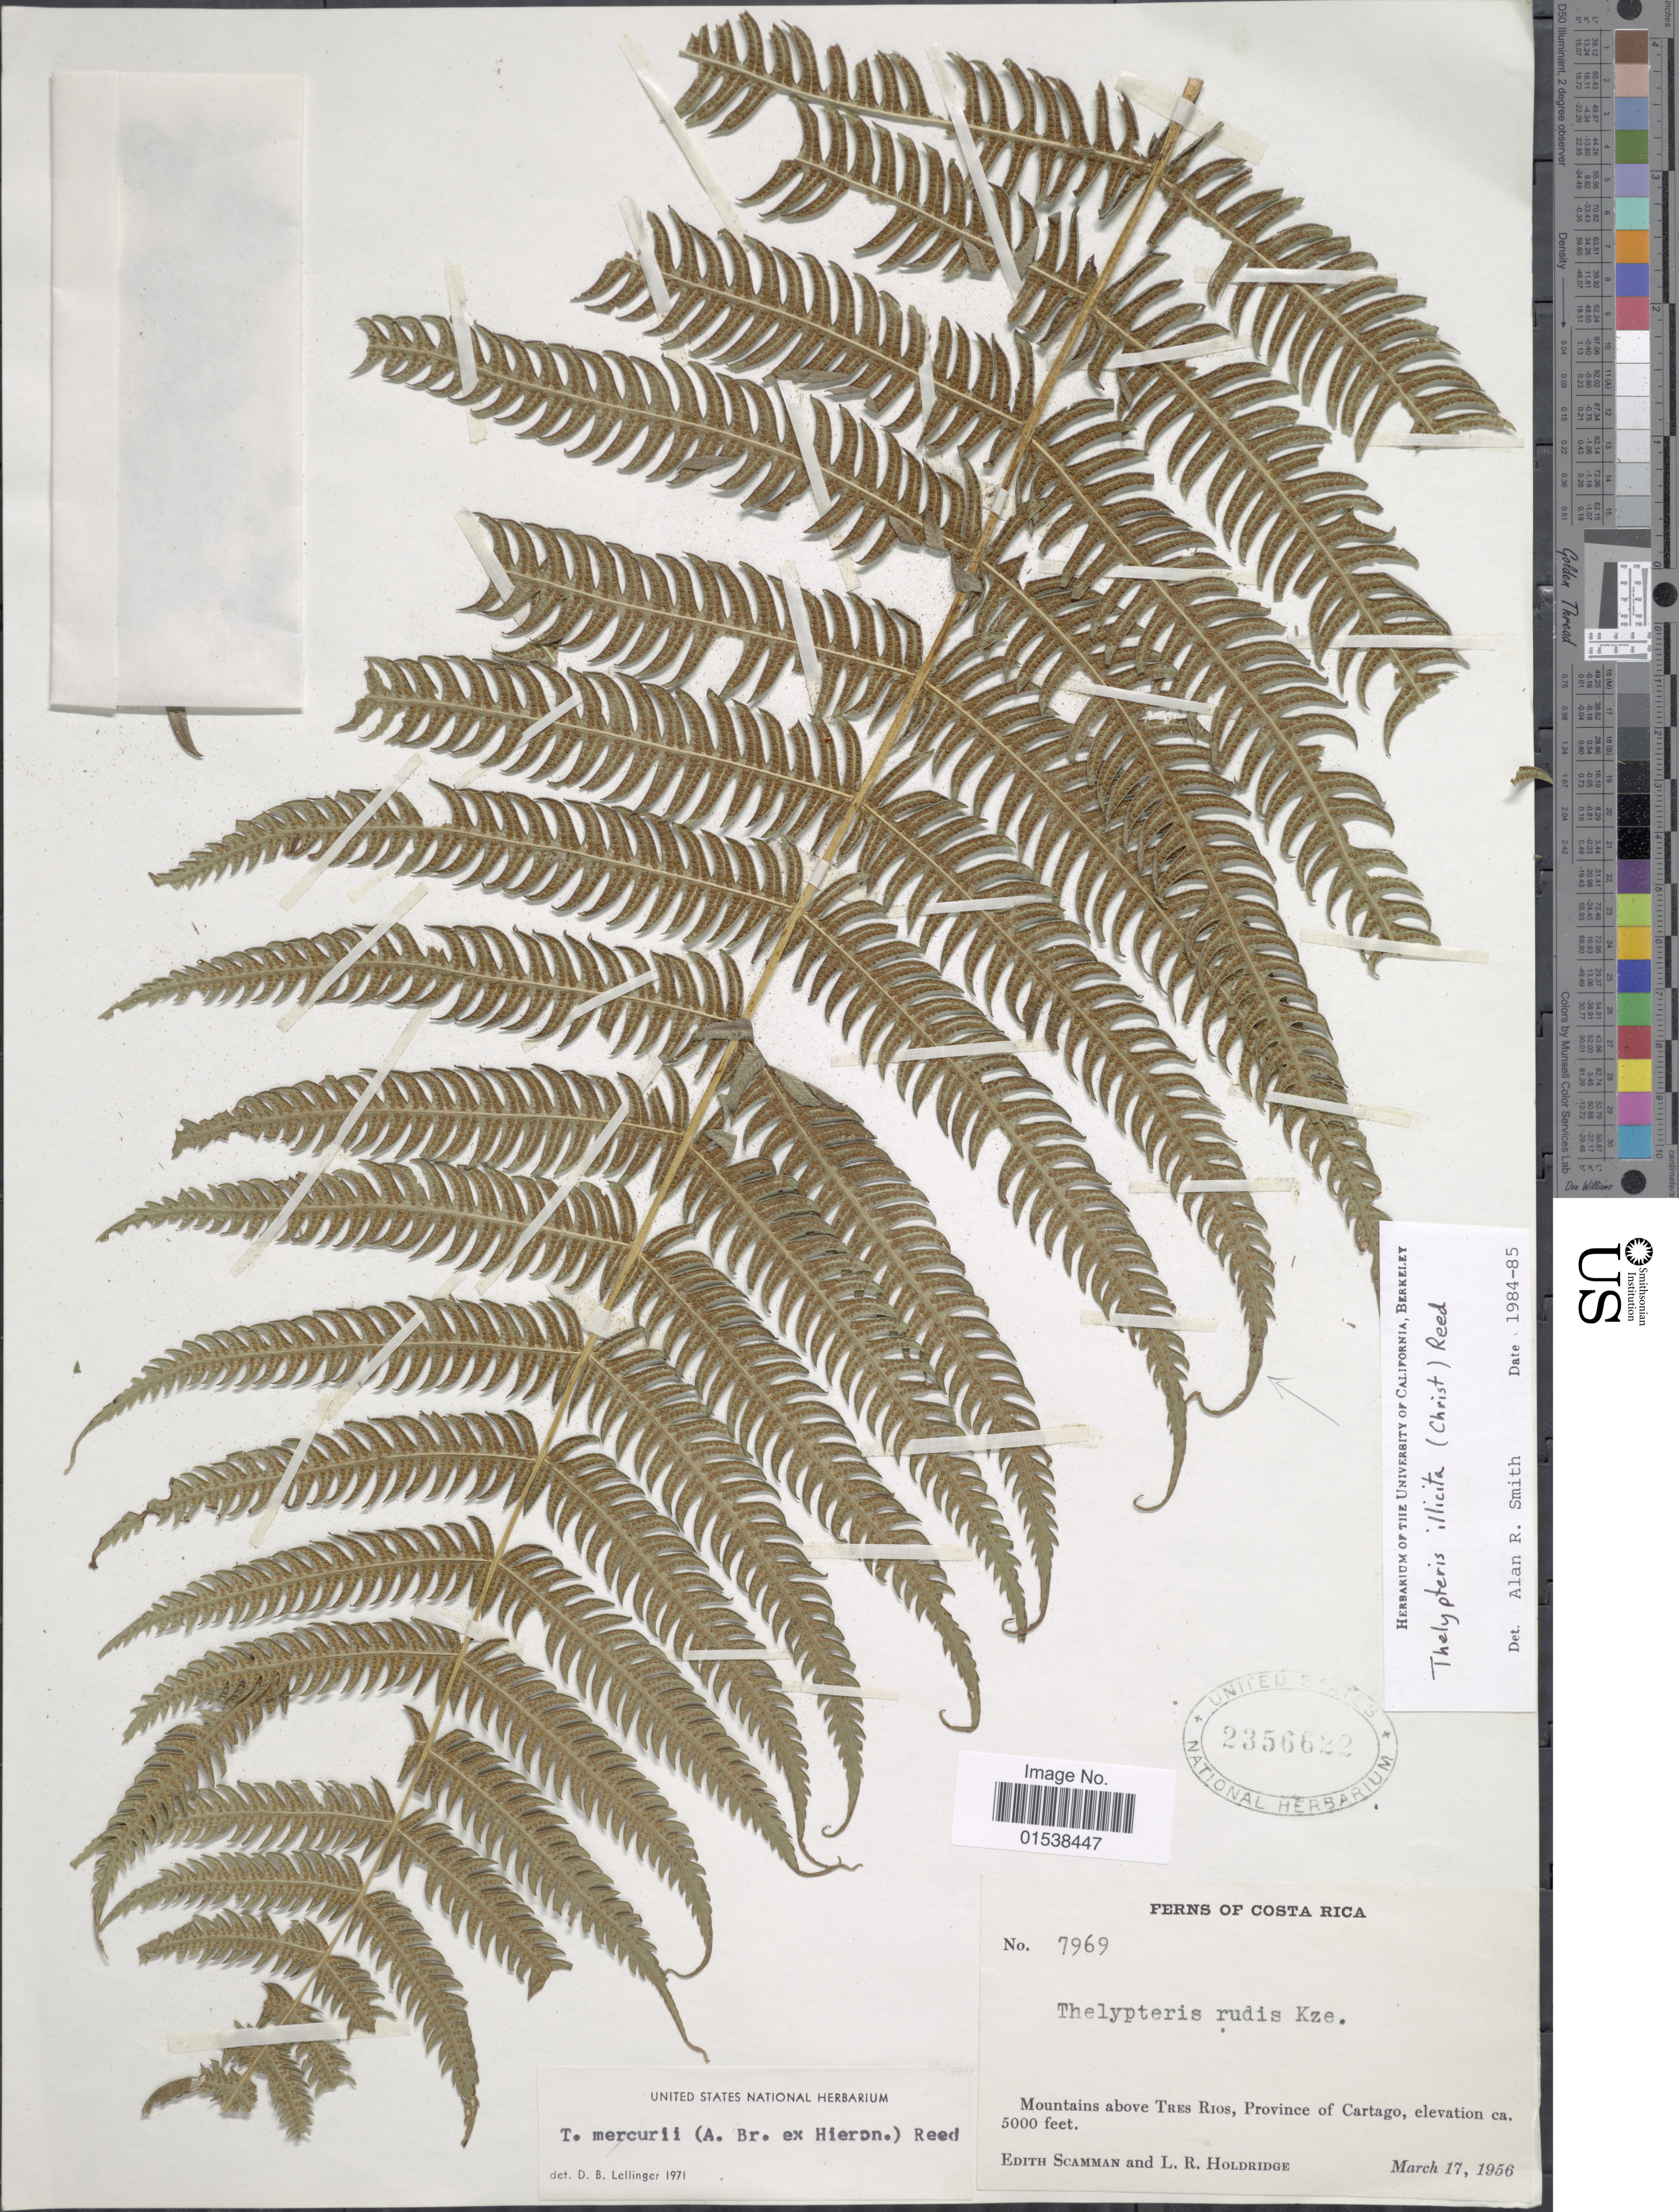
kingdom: Plantae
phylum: Tracheophyta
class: Polypodiopsida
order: Polypodiales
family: Thelypteridaceae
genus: Amauropelta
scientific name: Amauropelta pachyrachis var. pachyrachis (Kunze) comb. nov., ined 2015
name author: (Kunze)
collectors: E. Scamman & L. Holdridge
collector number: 7969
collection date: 1956-03-17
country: Costa Rica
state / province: Cartago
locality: Mountains above Tres Rios, Province of Cartago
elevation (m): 1524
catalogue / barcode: US 2356622